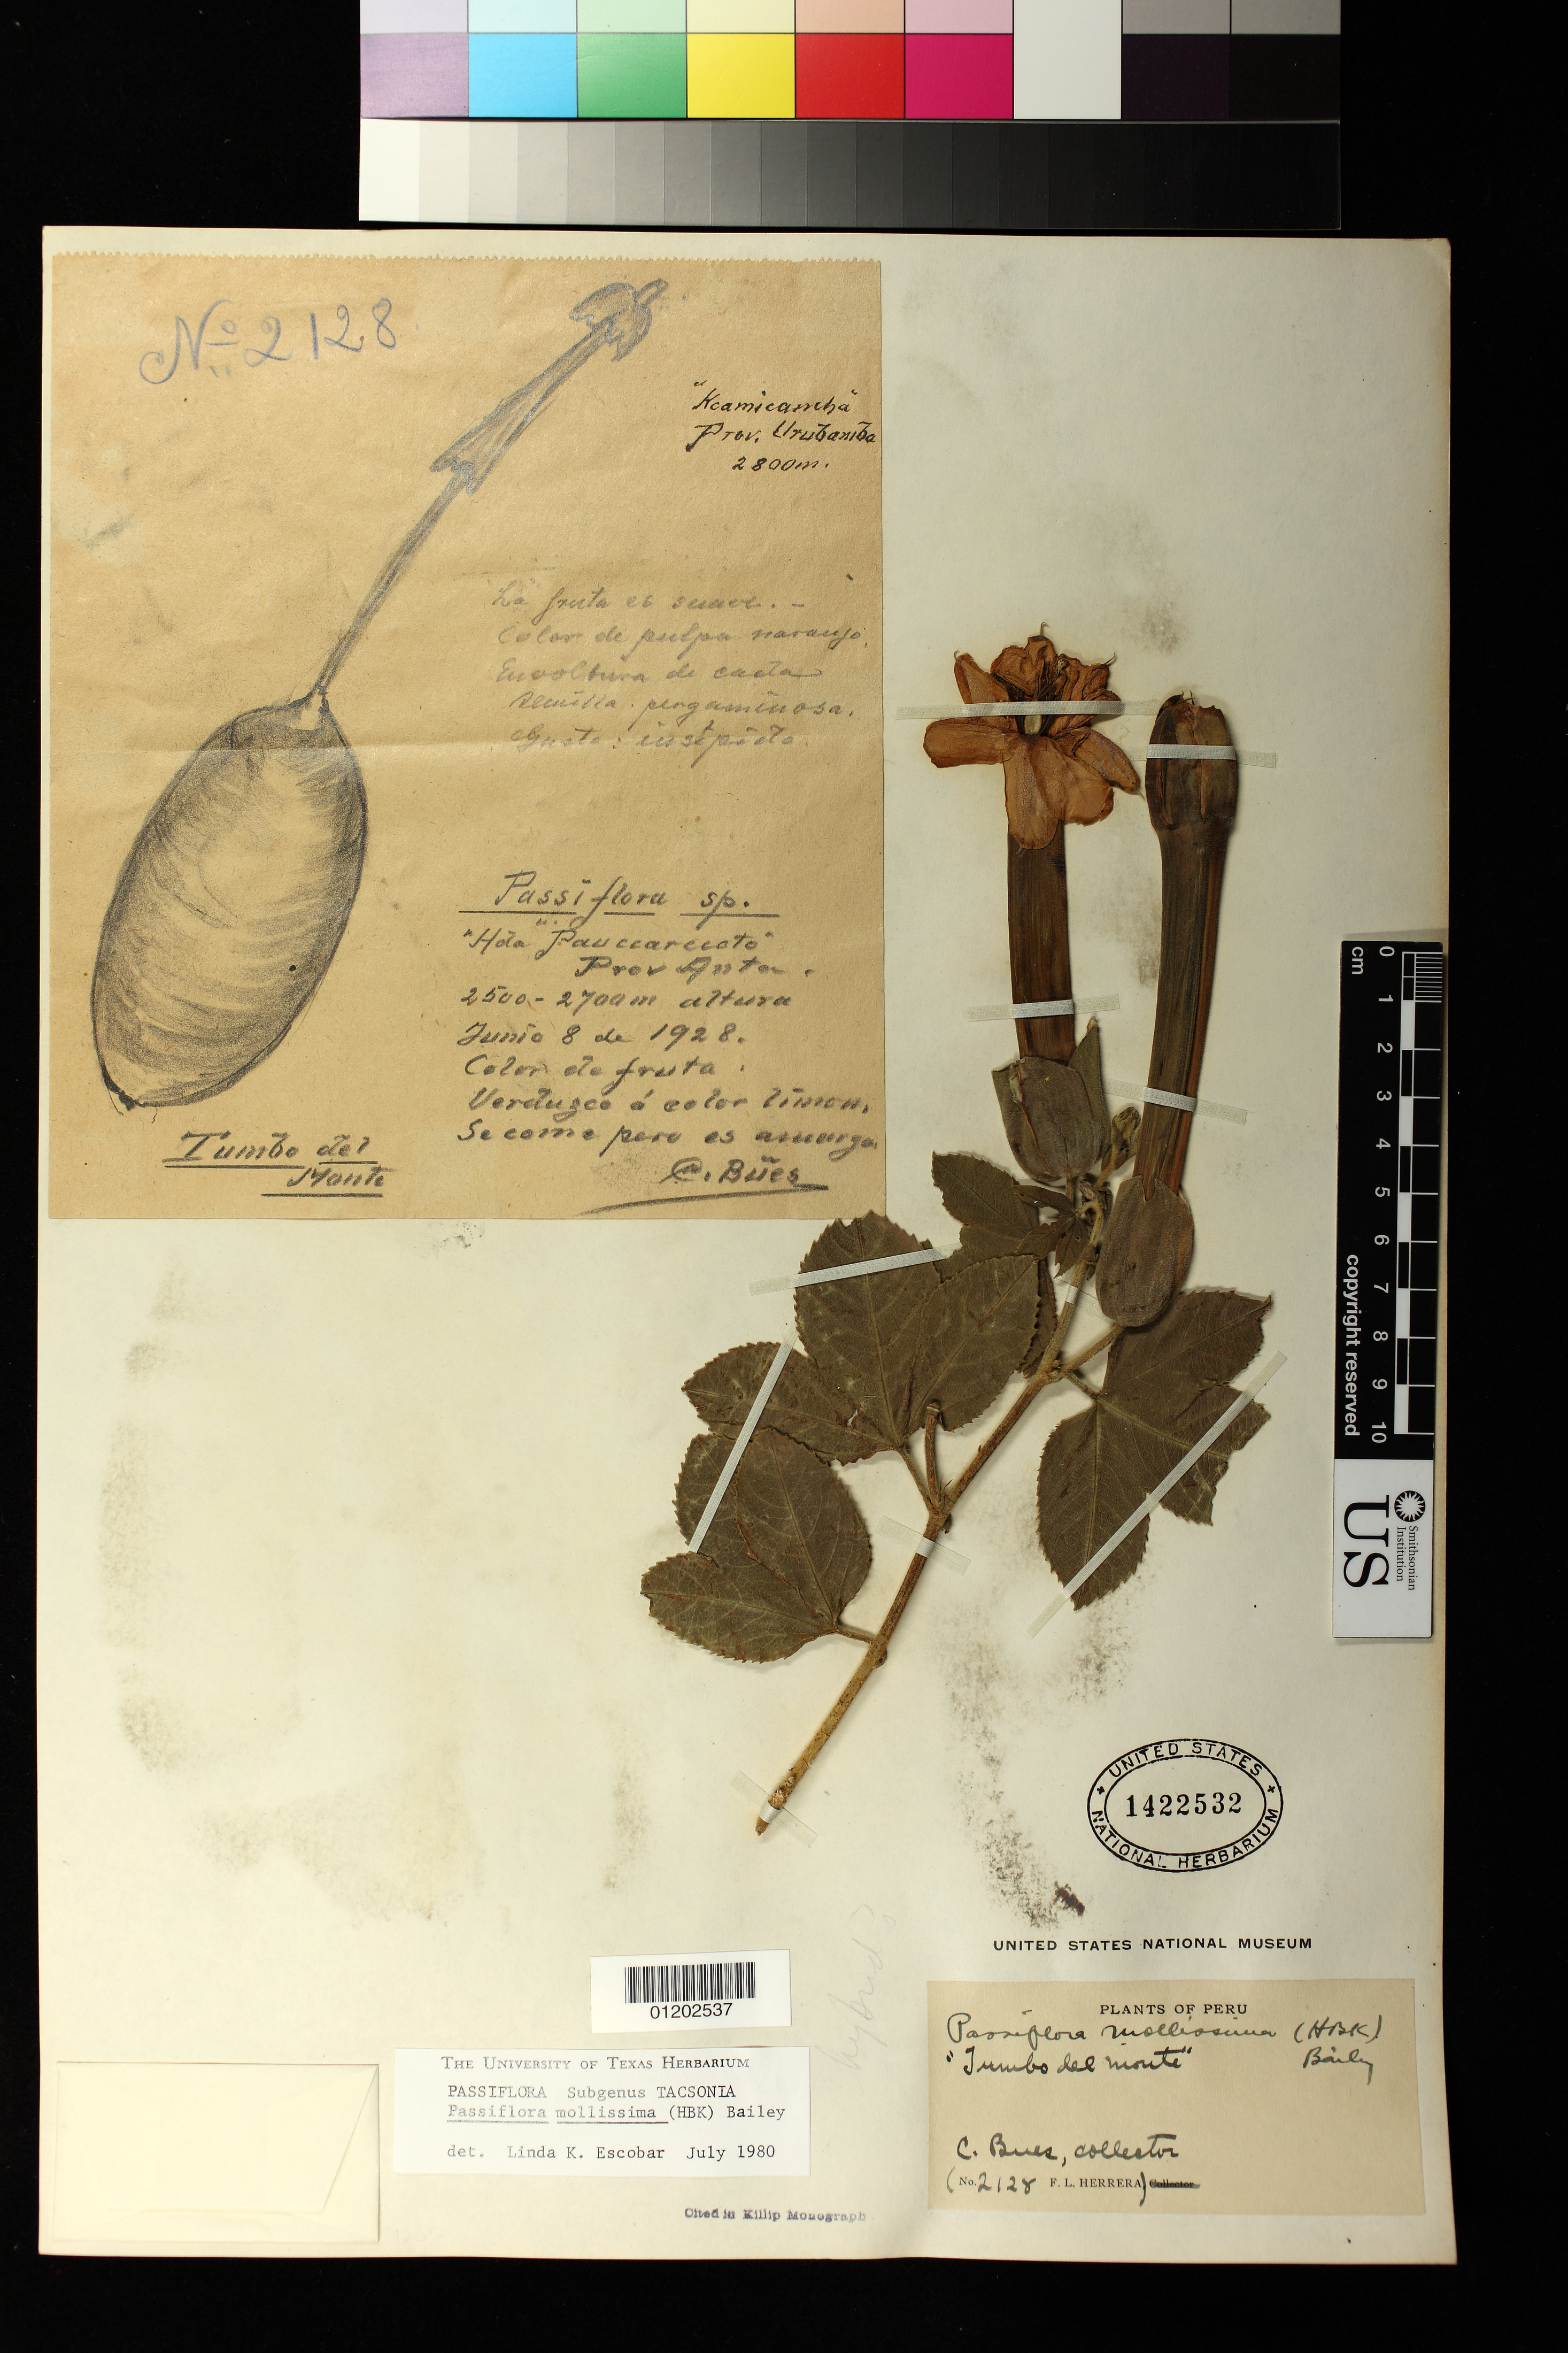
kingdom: Plantae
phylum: Tracheophyta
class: Magnoliopsida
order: Malpighiales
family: Passifloraceae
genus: Passiflora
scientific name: Passiflora mollissima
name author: (Kunth) L.H. Bailey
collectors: C. Bues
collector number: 2128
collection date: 1928-06-08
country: Peru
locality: Hola Pauccarccato Anta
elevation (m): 2500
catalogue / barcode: US 1422532